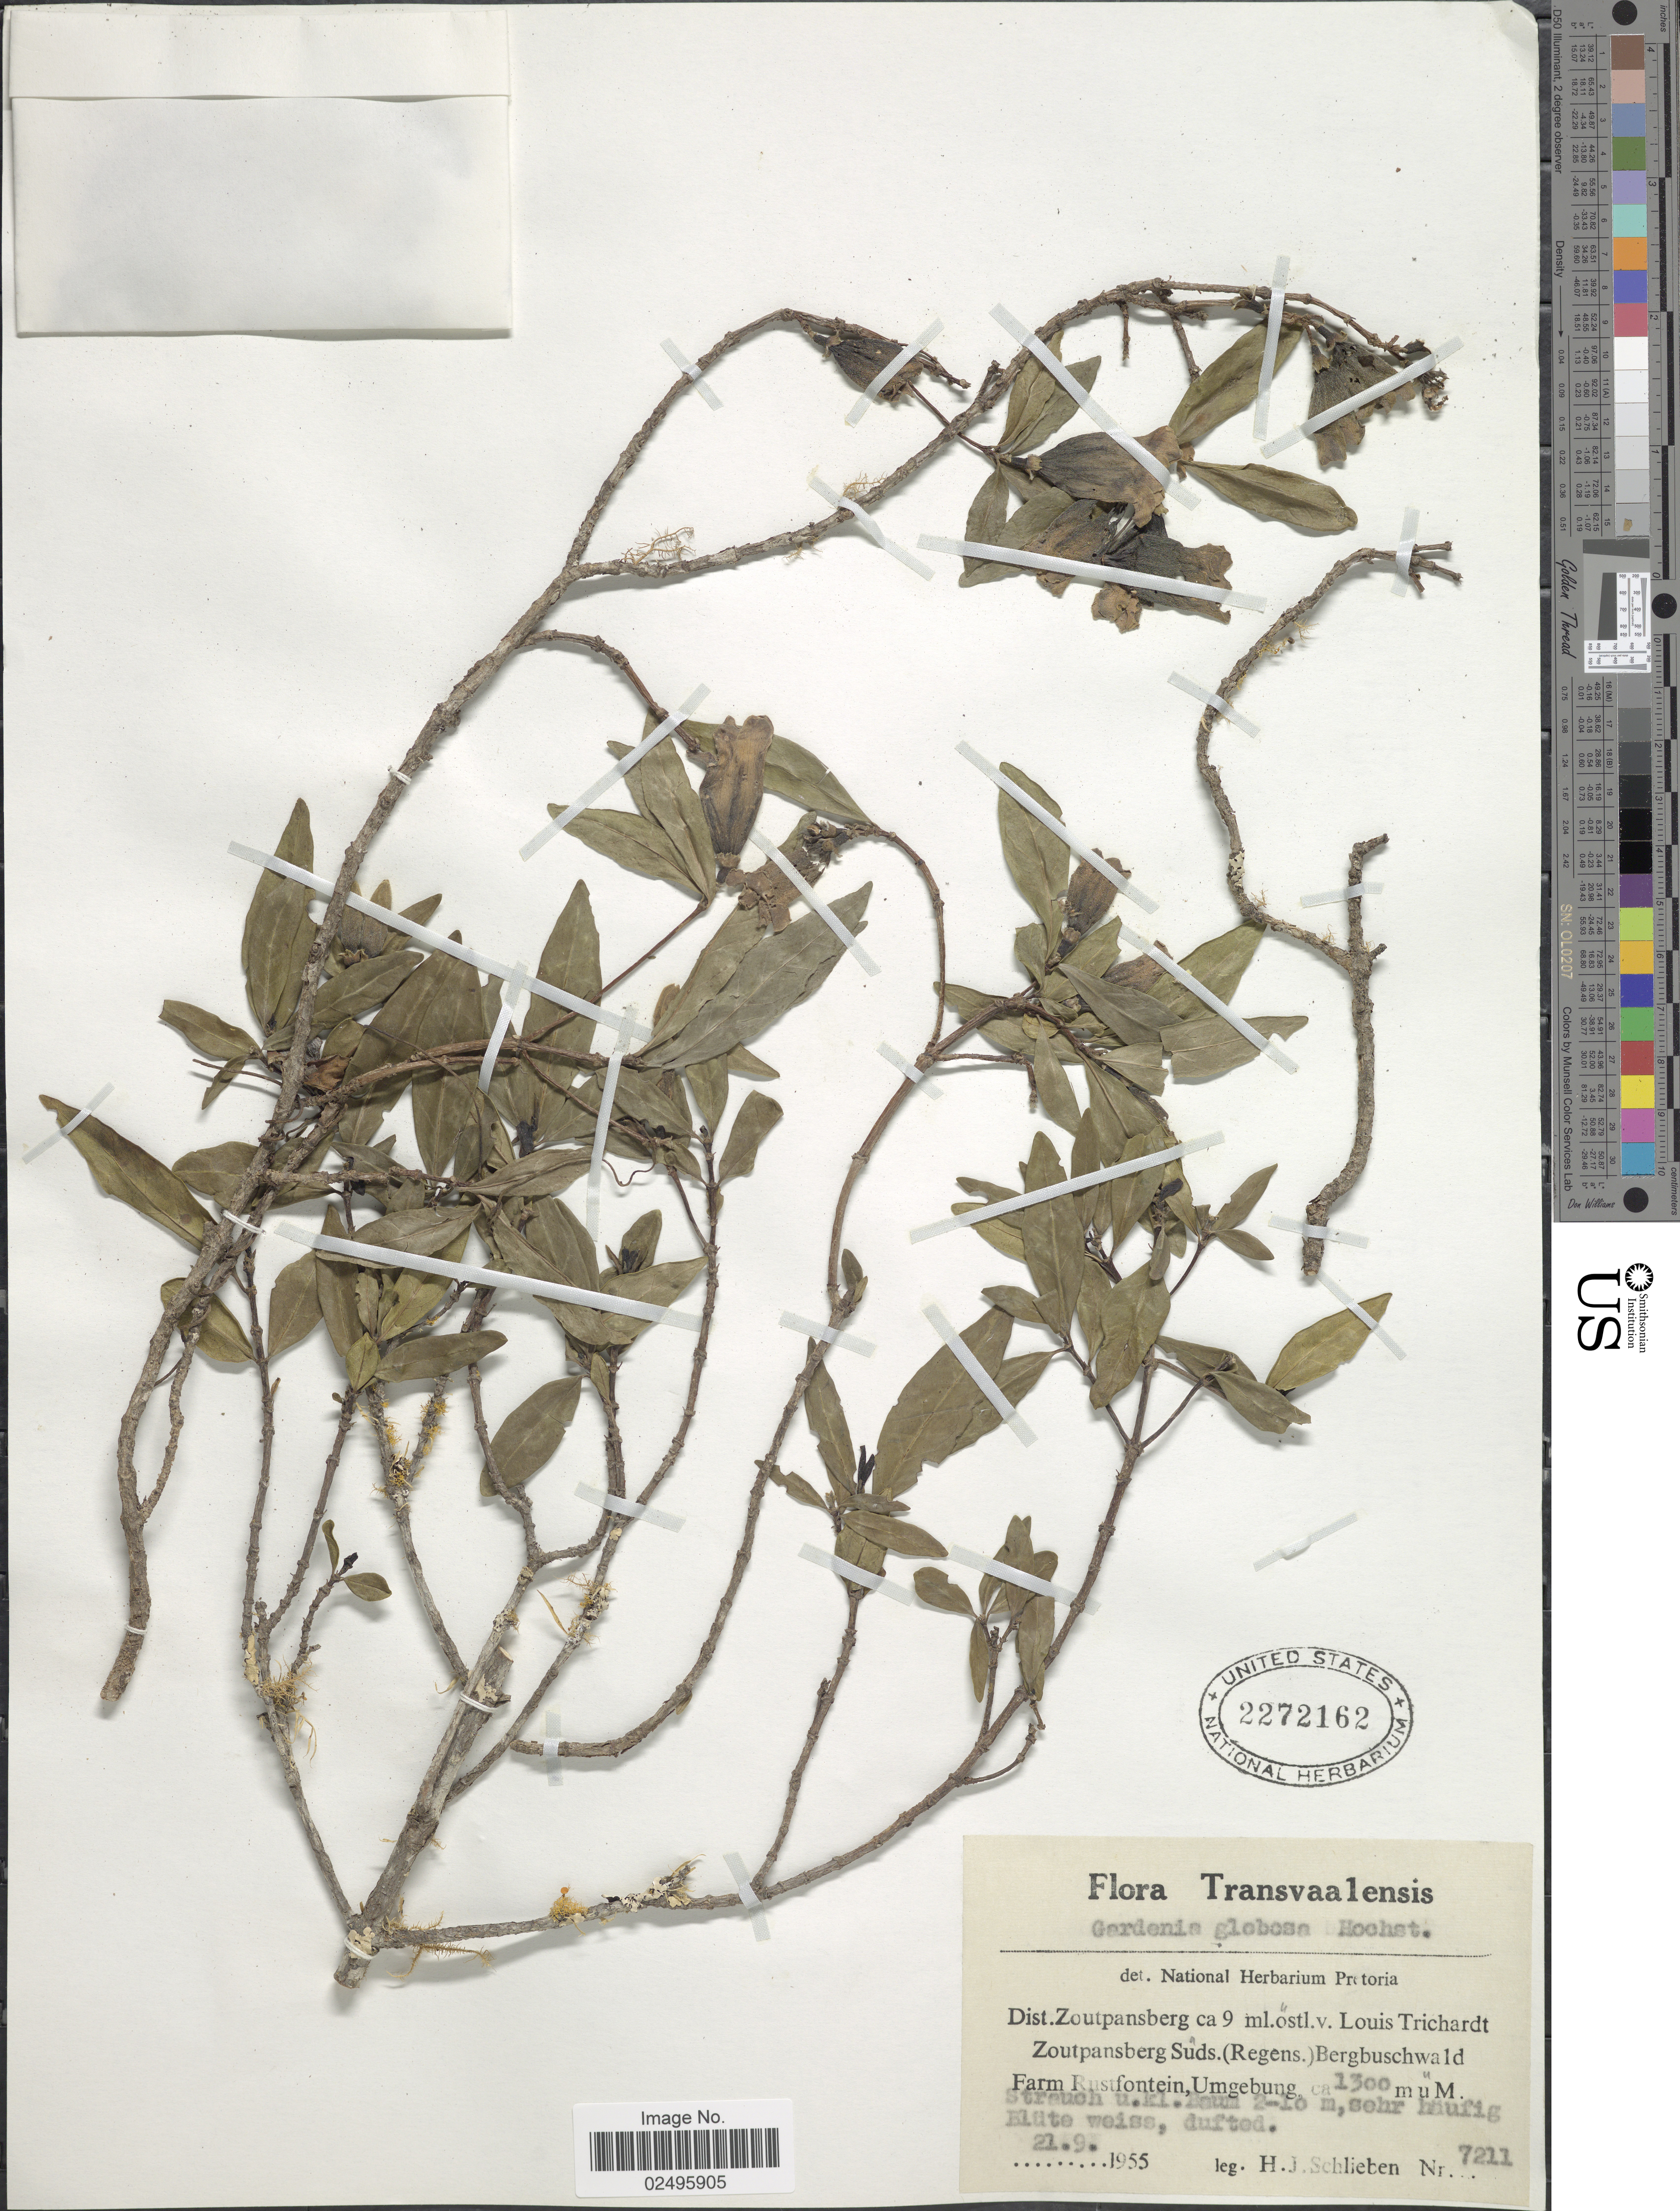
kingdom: Plantae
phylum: Tracheophyta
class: Magnoliopsida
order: Gentianales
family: Rubiaceae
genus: Rothmannia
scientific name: Rothmannia globosa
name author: (Hochst.) Keay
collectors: H. J. Schlieben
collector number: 7211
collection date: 1955-09-21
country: South Africa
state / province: Limpopo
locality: Traansvaalensis. Dist. Zoutpansberg ca 9 ml. östl. v. Louis Trichardt Zoutpansberg Suds. (Regens.) Bergbuschwald Farm Rustfontein, Umgebung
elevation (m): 1300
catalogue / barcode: US 2272162